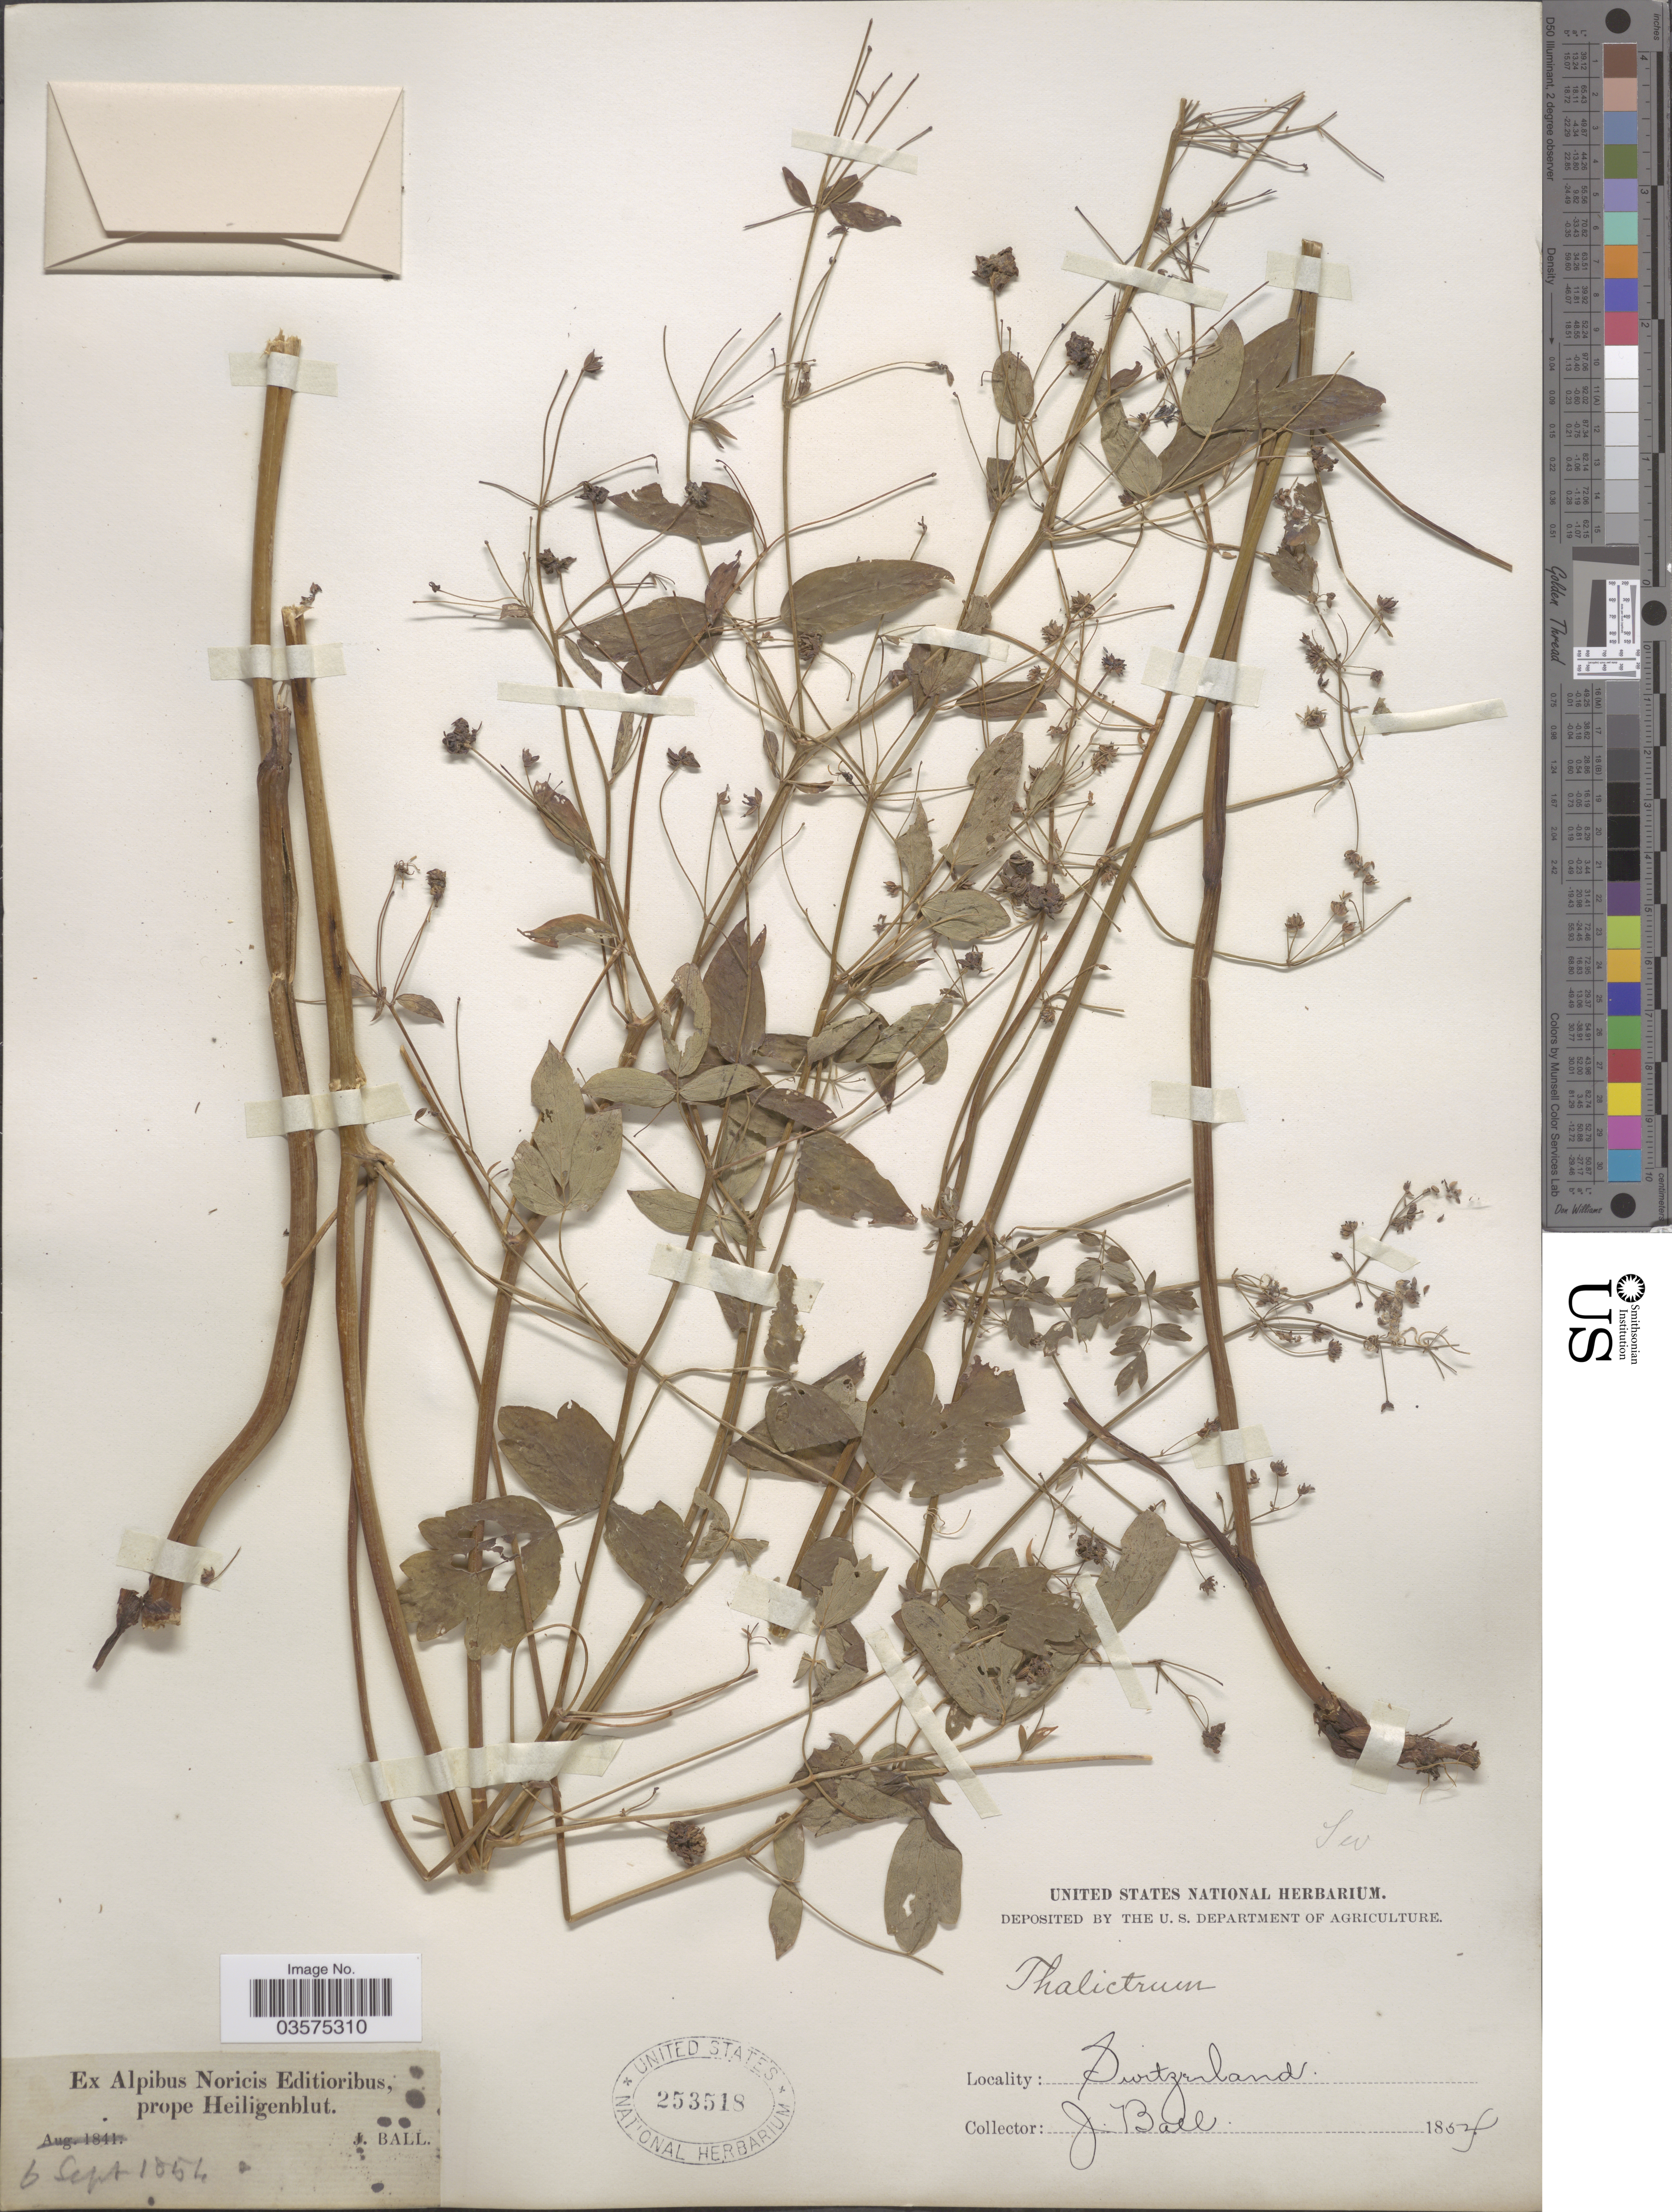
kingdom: Plantae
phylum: Tracheophyta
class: Magnoliopsida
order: Ranunculales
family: Ranunculaceae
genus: Thalictrum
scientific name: Thalictrum sp.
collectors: J. Ball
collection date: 1854-09-06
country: Switzerland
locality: Ex Alpibus Noricis Editioribus, prope Heiligenblut.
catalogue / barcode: US 253518